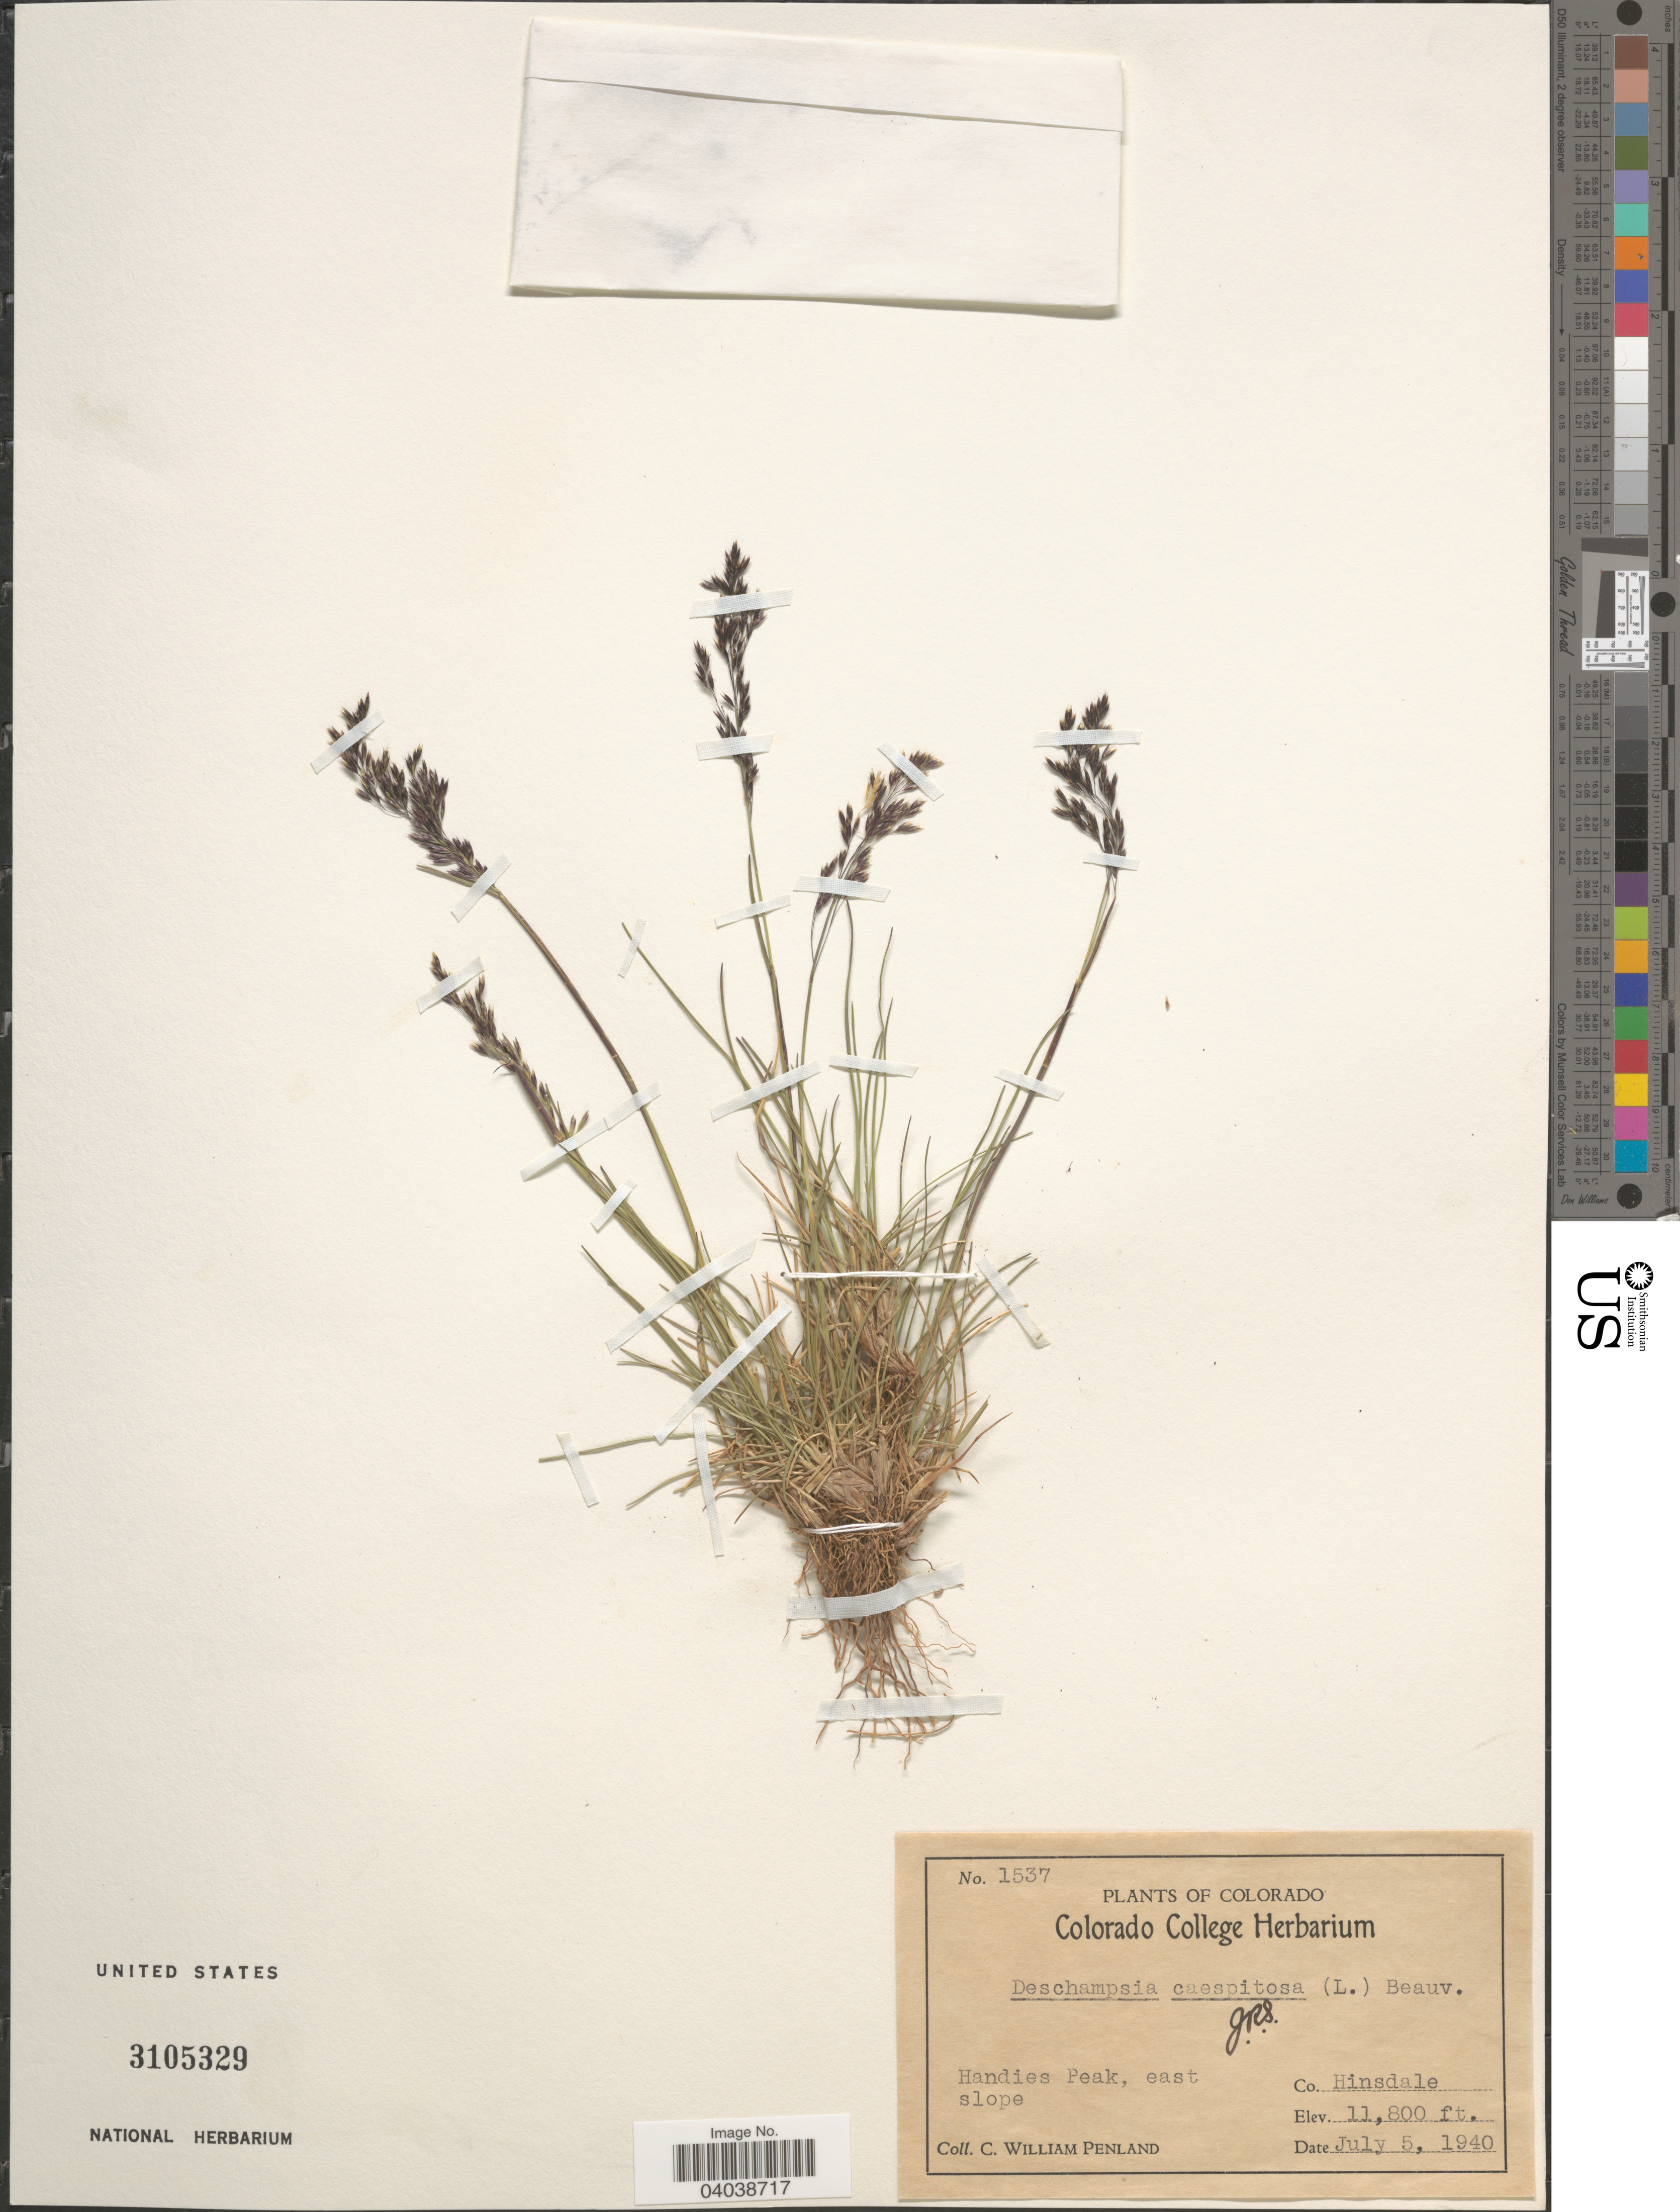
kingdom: Plantae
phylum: Tracheophyta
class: Liliopsida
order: Poales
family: Poaceae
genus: Deschampsia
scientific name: Deschampsia cespitosa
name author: (L.) P. Beauv.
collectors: C. W. Penland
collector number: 1537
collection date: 1940-07-05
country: United States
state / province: Colorado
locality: Handies Peak, east slope. Co. Hinsdale.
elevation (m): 3597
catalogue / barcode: US 3105329